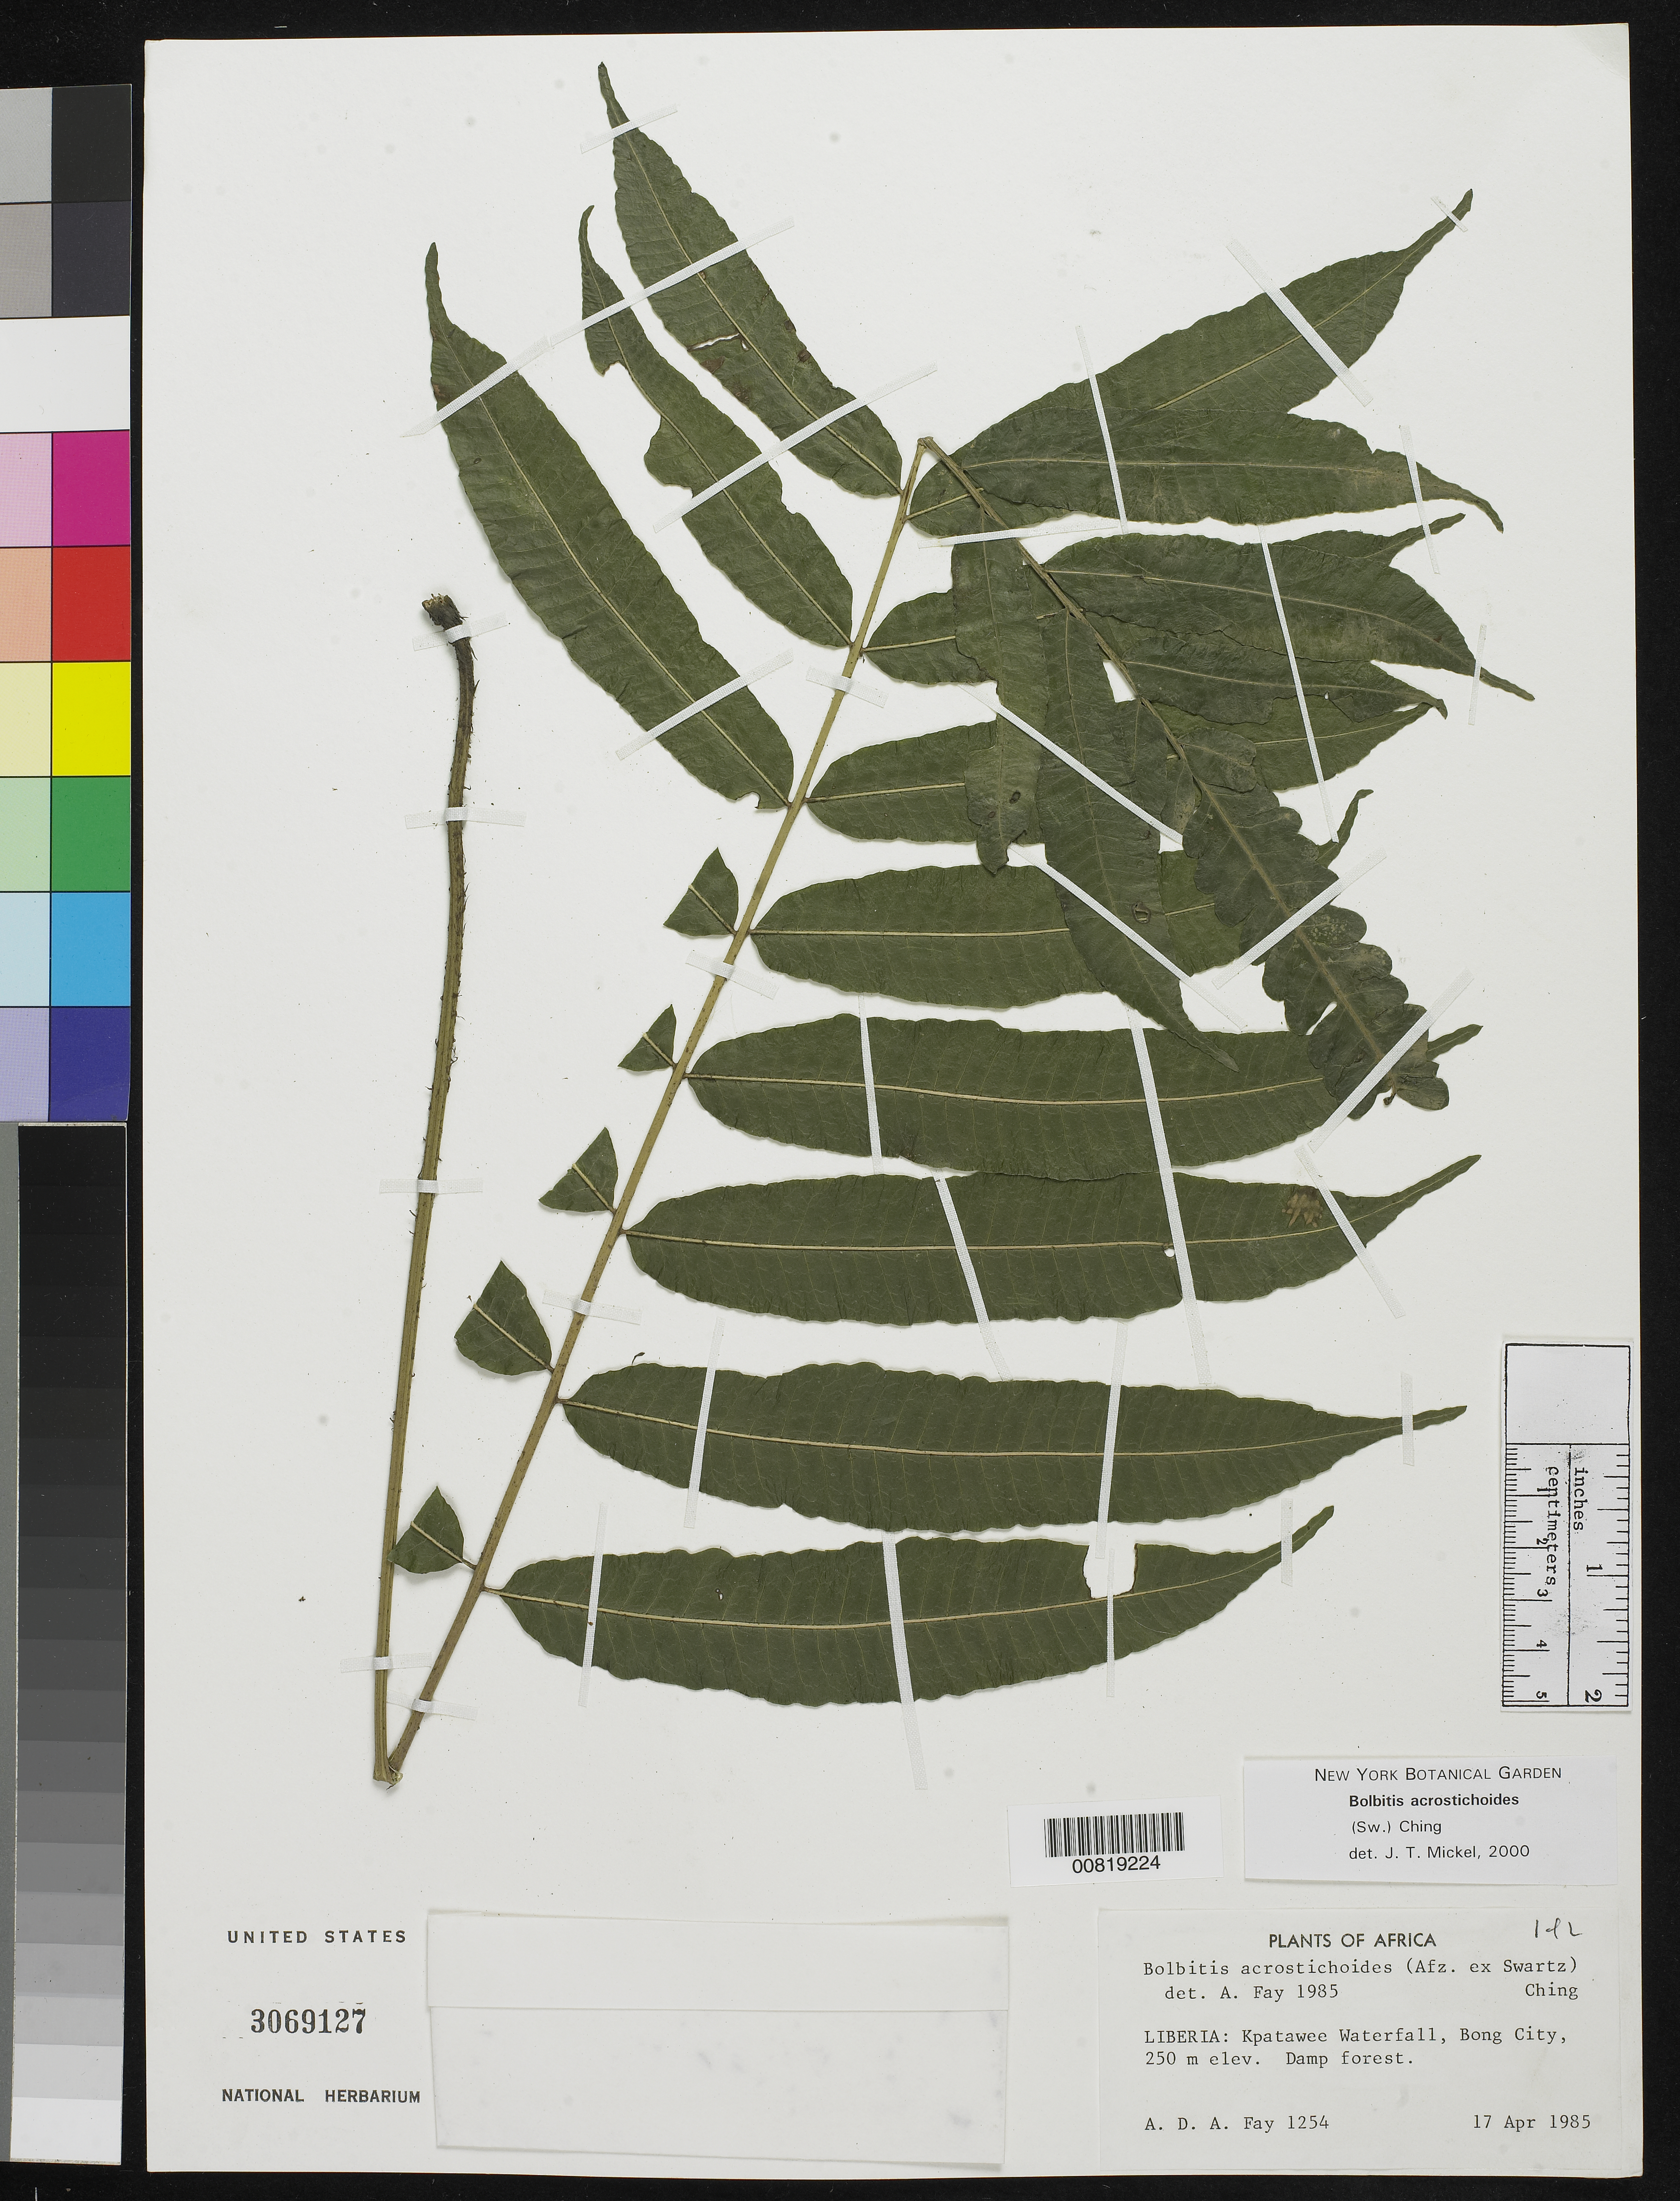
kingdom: Plantae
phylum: Tracheophyta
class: Polypodiopsida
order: Polypodiales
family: Dryopteridaceae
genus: Bolbitis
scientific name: Bolbitis acrostichoides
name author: (Hook.) Ching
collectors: A. Fay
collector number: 1254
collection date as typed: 17 Apr 1985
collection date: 1985-04-17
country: Liberia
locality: Kpatawee Waterfall, Bong City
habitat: Damp forest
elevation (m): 250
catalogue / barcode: US 3069127